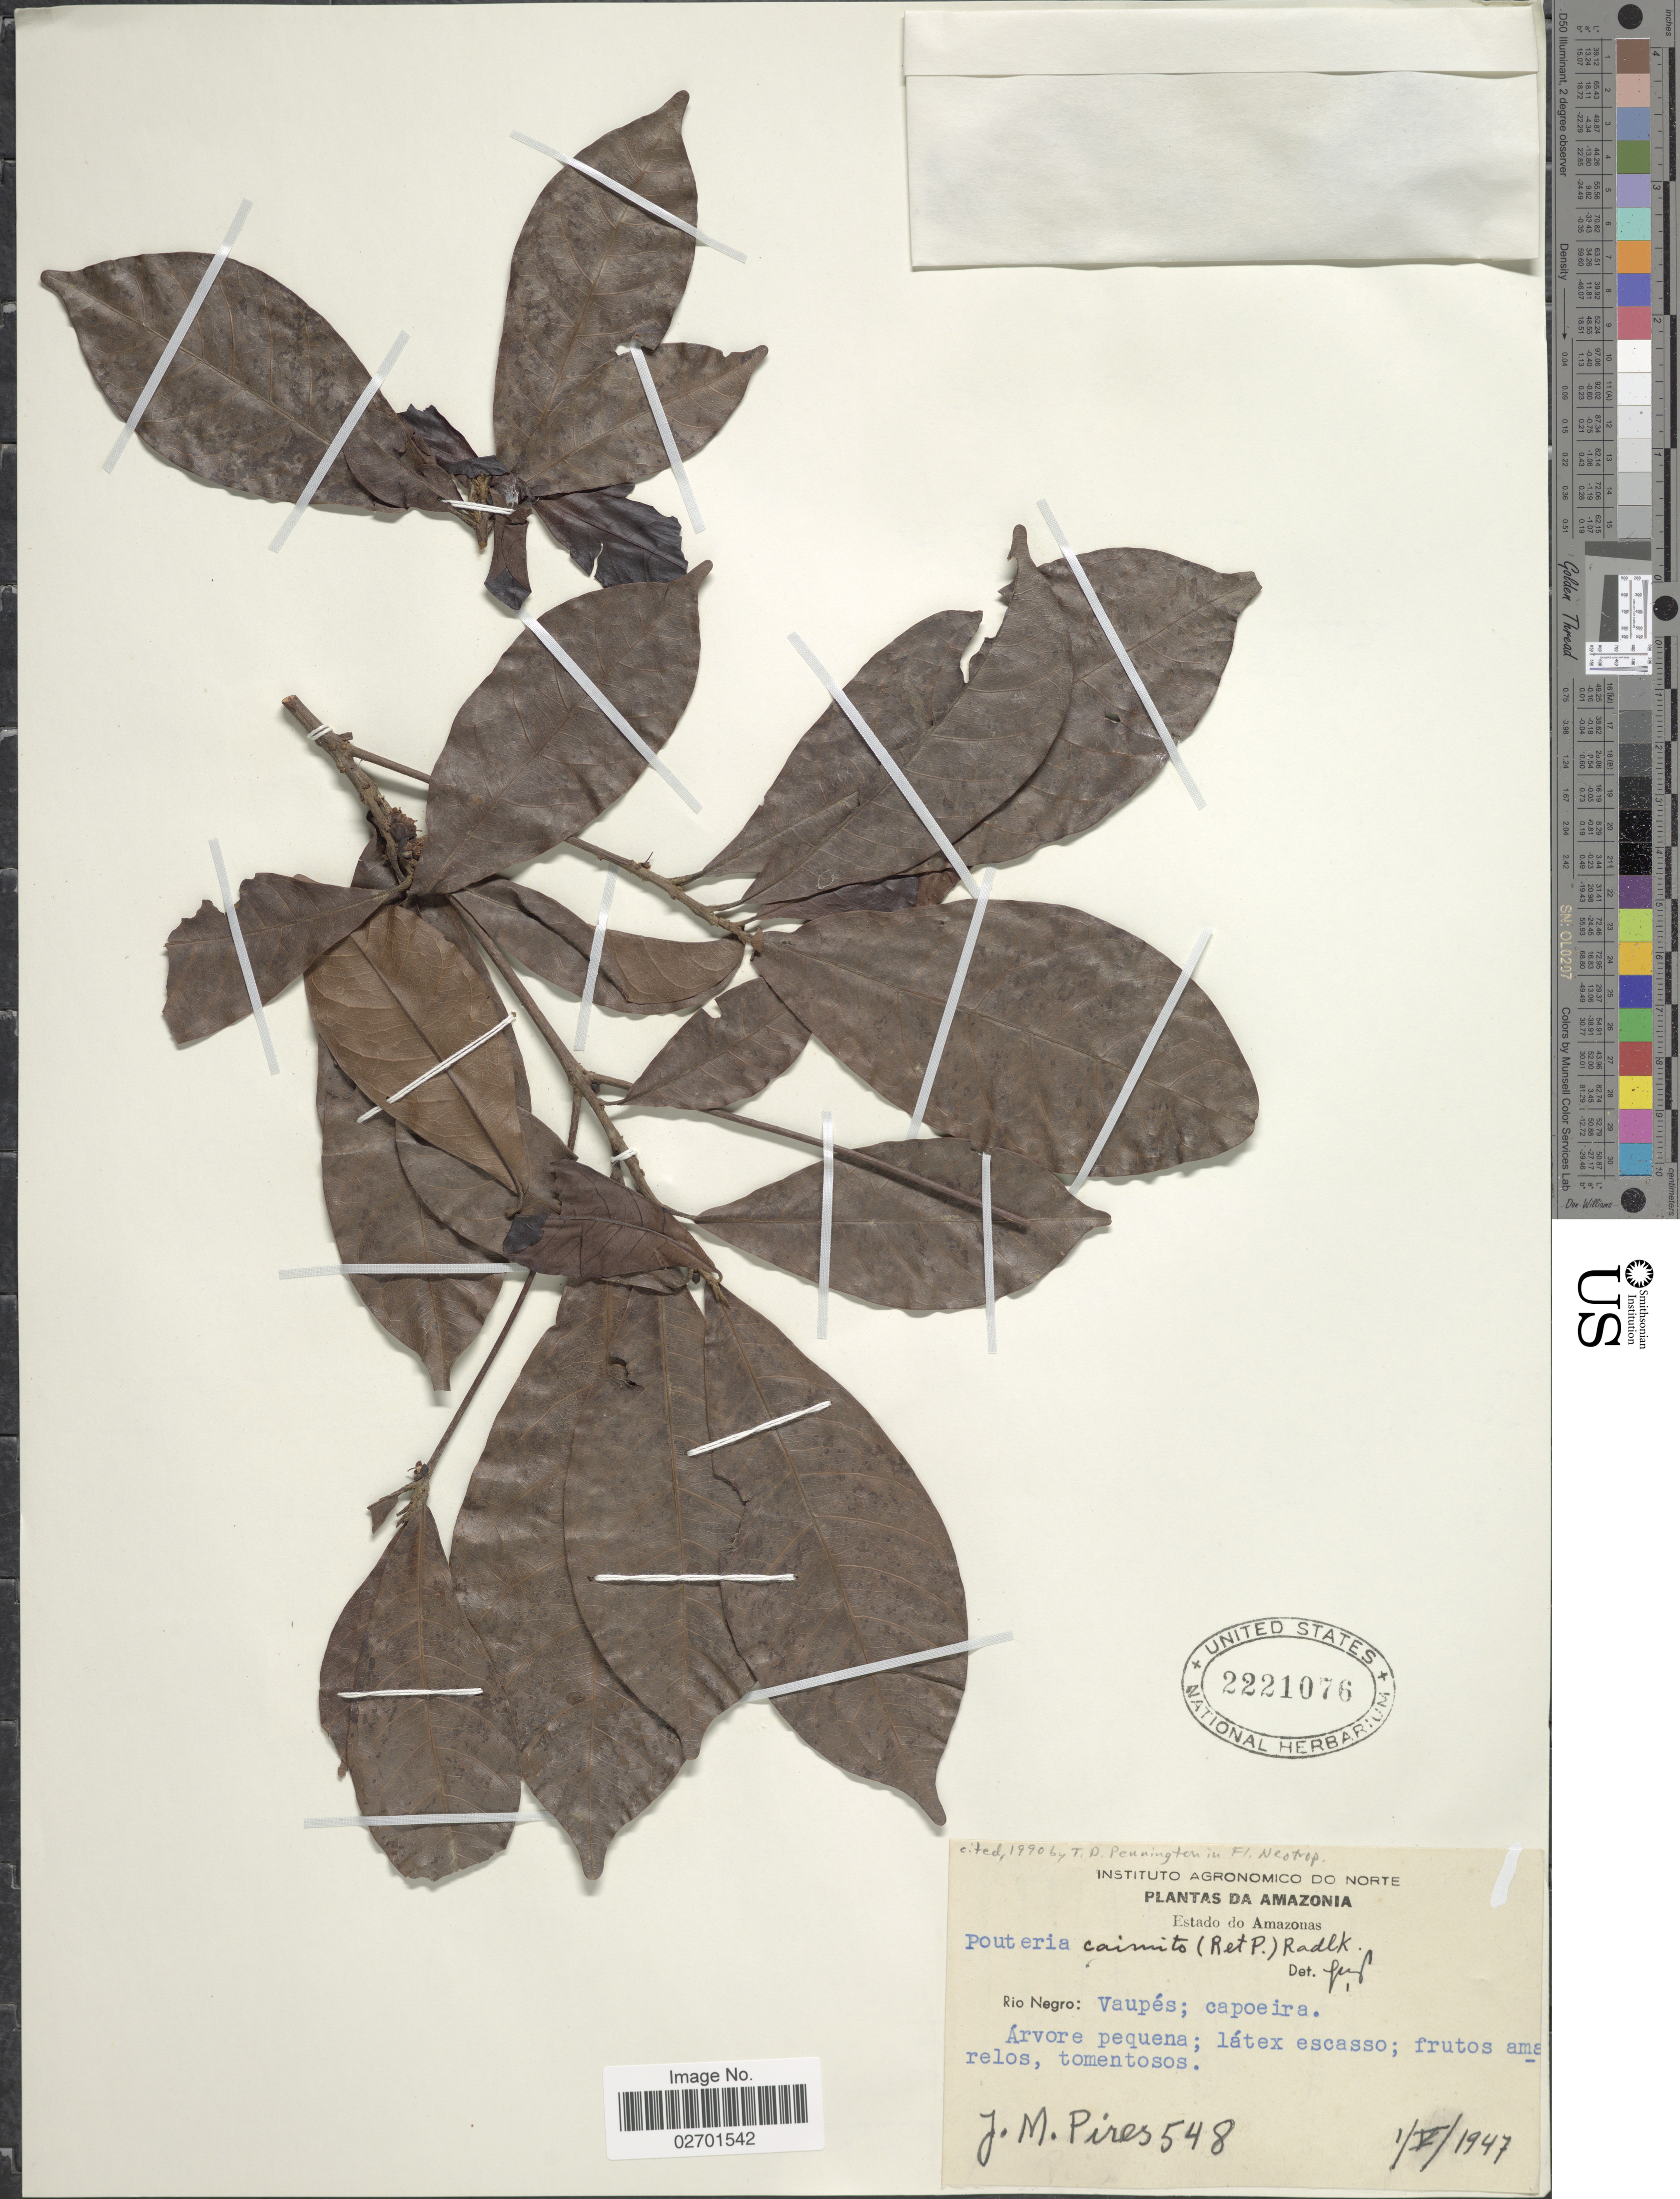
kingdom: Plantae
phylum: Tracheophyta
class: Magnoliopsida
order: Ericales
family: Sapotaceae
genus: Pouteria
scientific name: Pouteria caimito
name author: (Ruiz & Pav.) Radlk.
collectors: J. M. Pires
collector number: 548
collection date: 1947-05-01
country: Colombia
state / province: Vaupés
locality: Amazonia, Estado do Amazonas, Rio Negro: Vaupes; capoeira.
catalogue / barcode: US 2221076